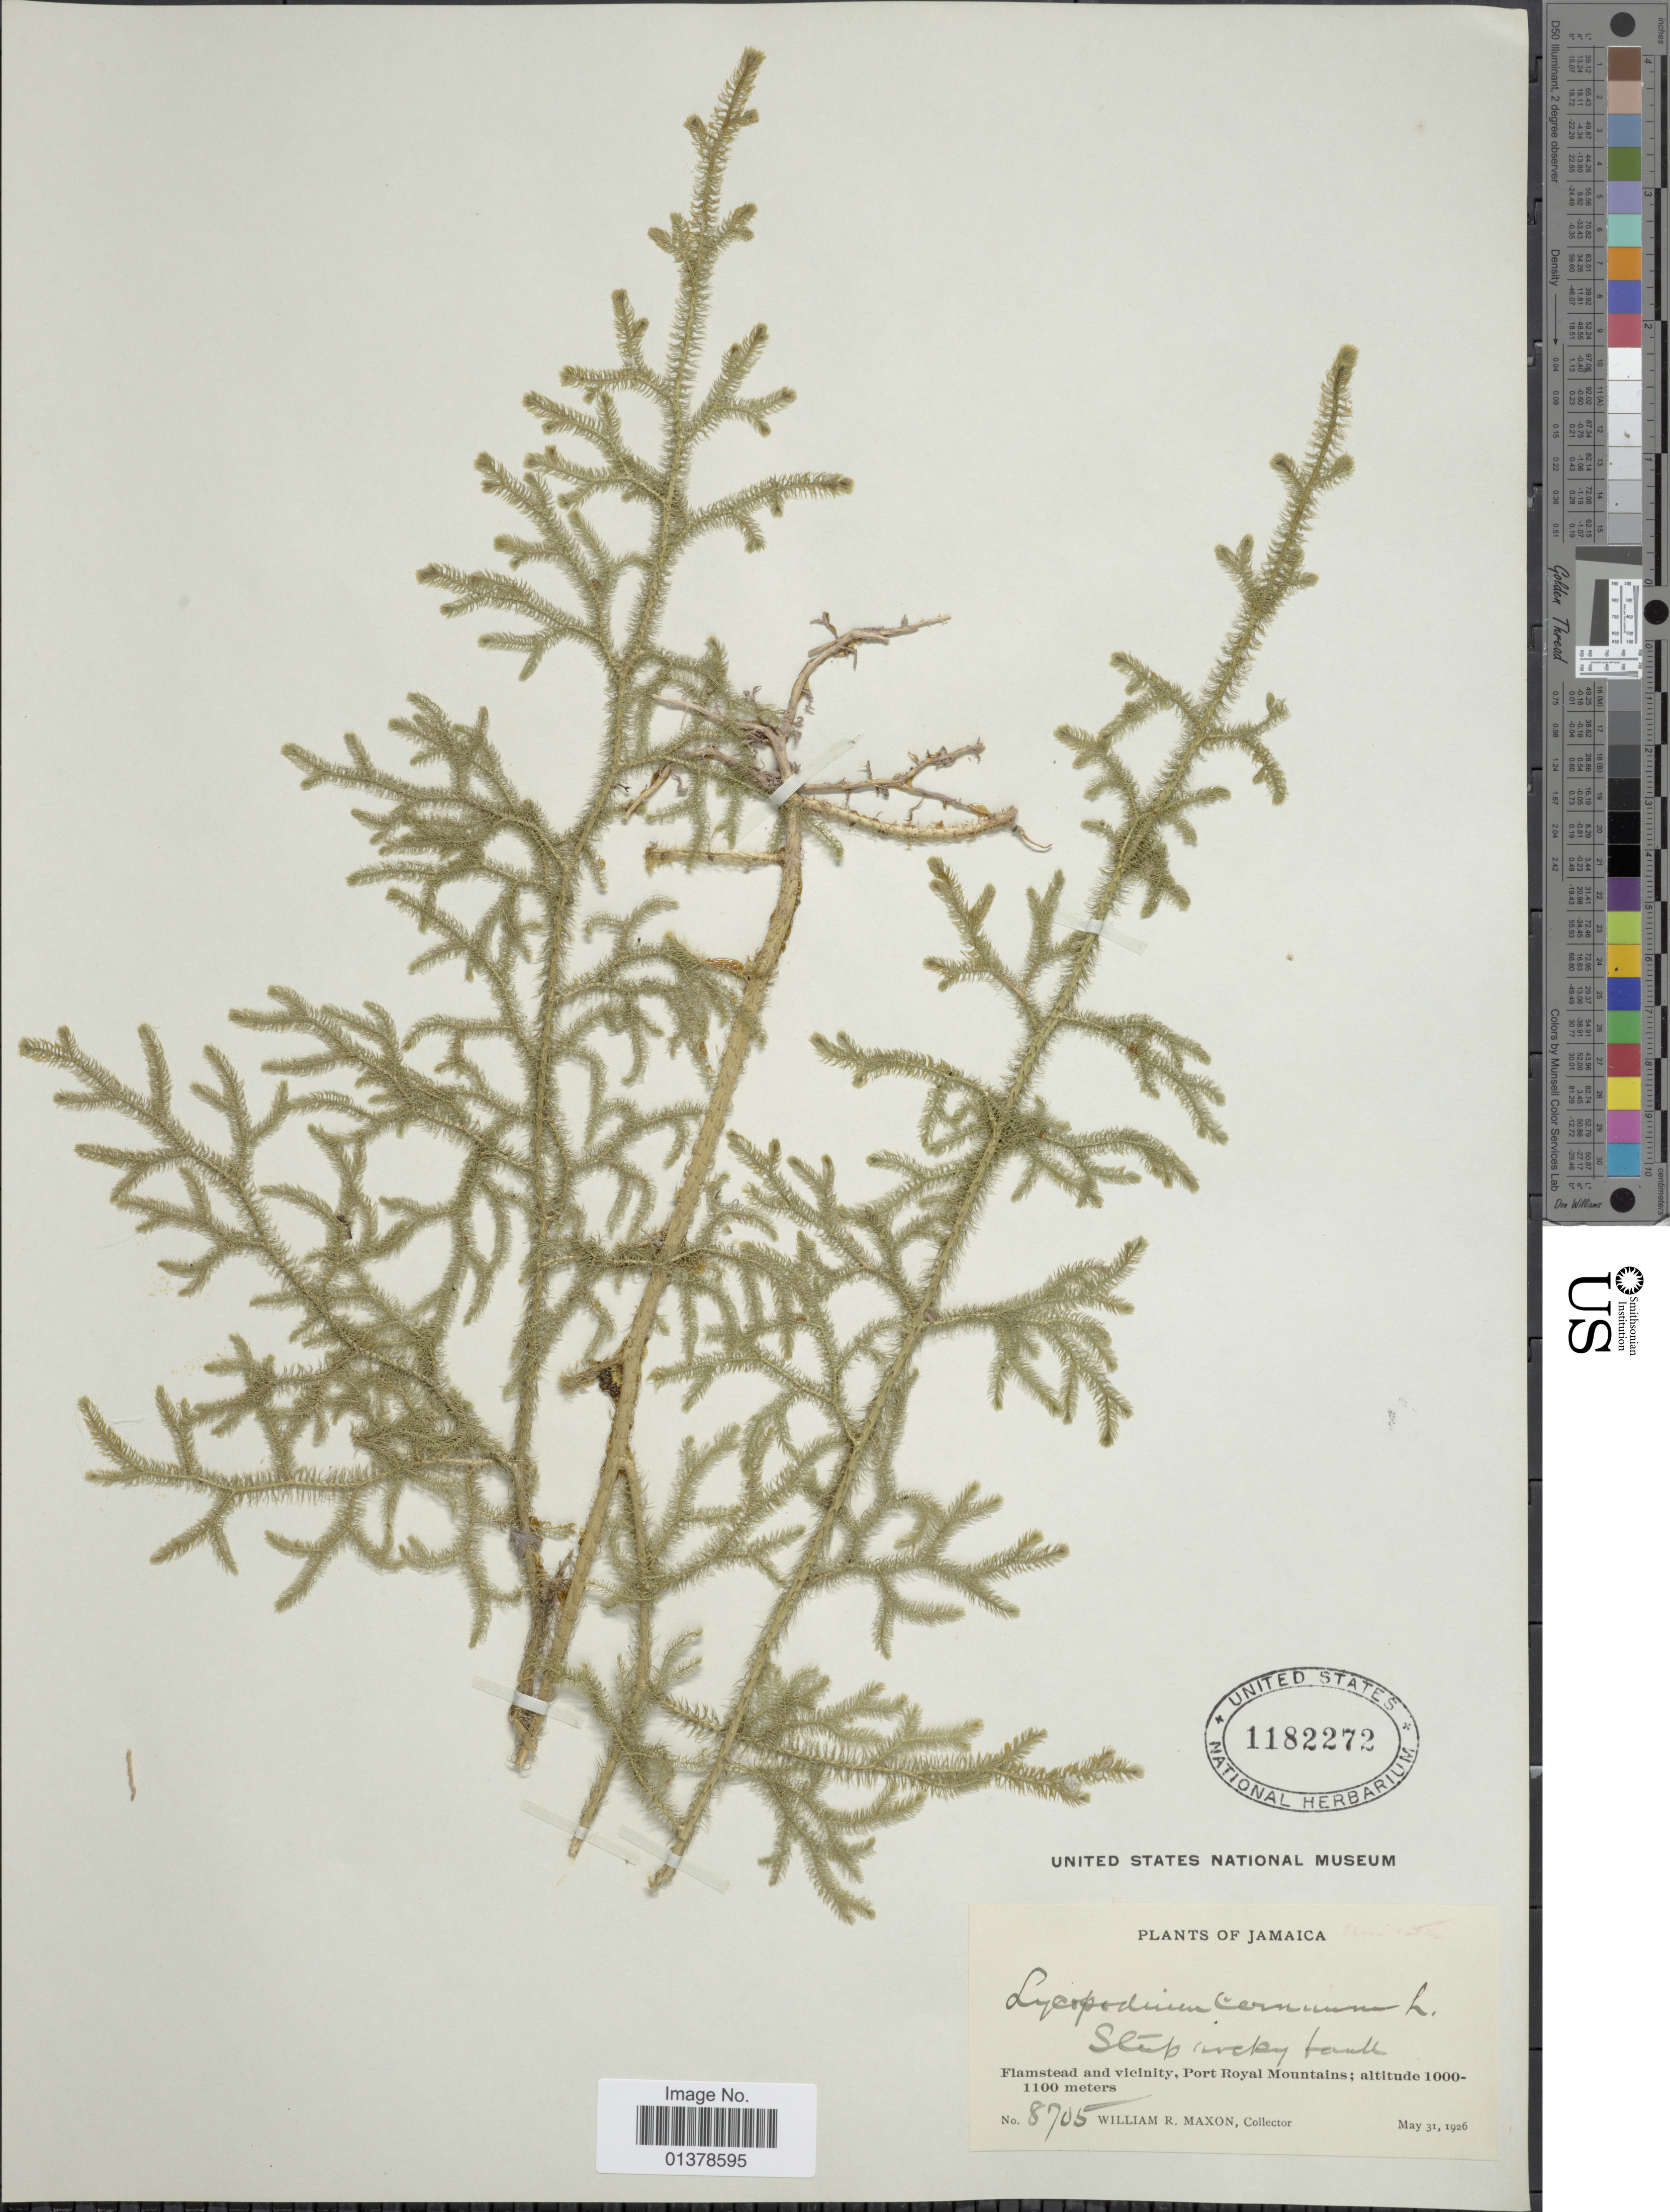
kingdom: Plantae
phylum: Tracheophyta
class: Lycopodiopsida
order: Lycopodiales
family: Lycopodiaceae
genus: Palhinhaea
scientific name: Palhinhaea cernua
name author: (L.) Vasc. & Franco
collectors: W. R. Maxon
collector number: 8705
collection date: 1926-05-31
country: Jamaica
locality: Flamstead and vicinity, Port Royal mountains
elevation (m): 1000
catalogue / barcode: US 1182272